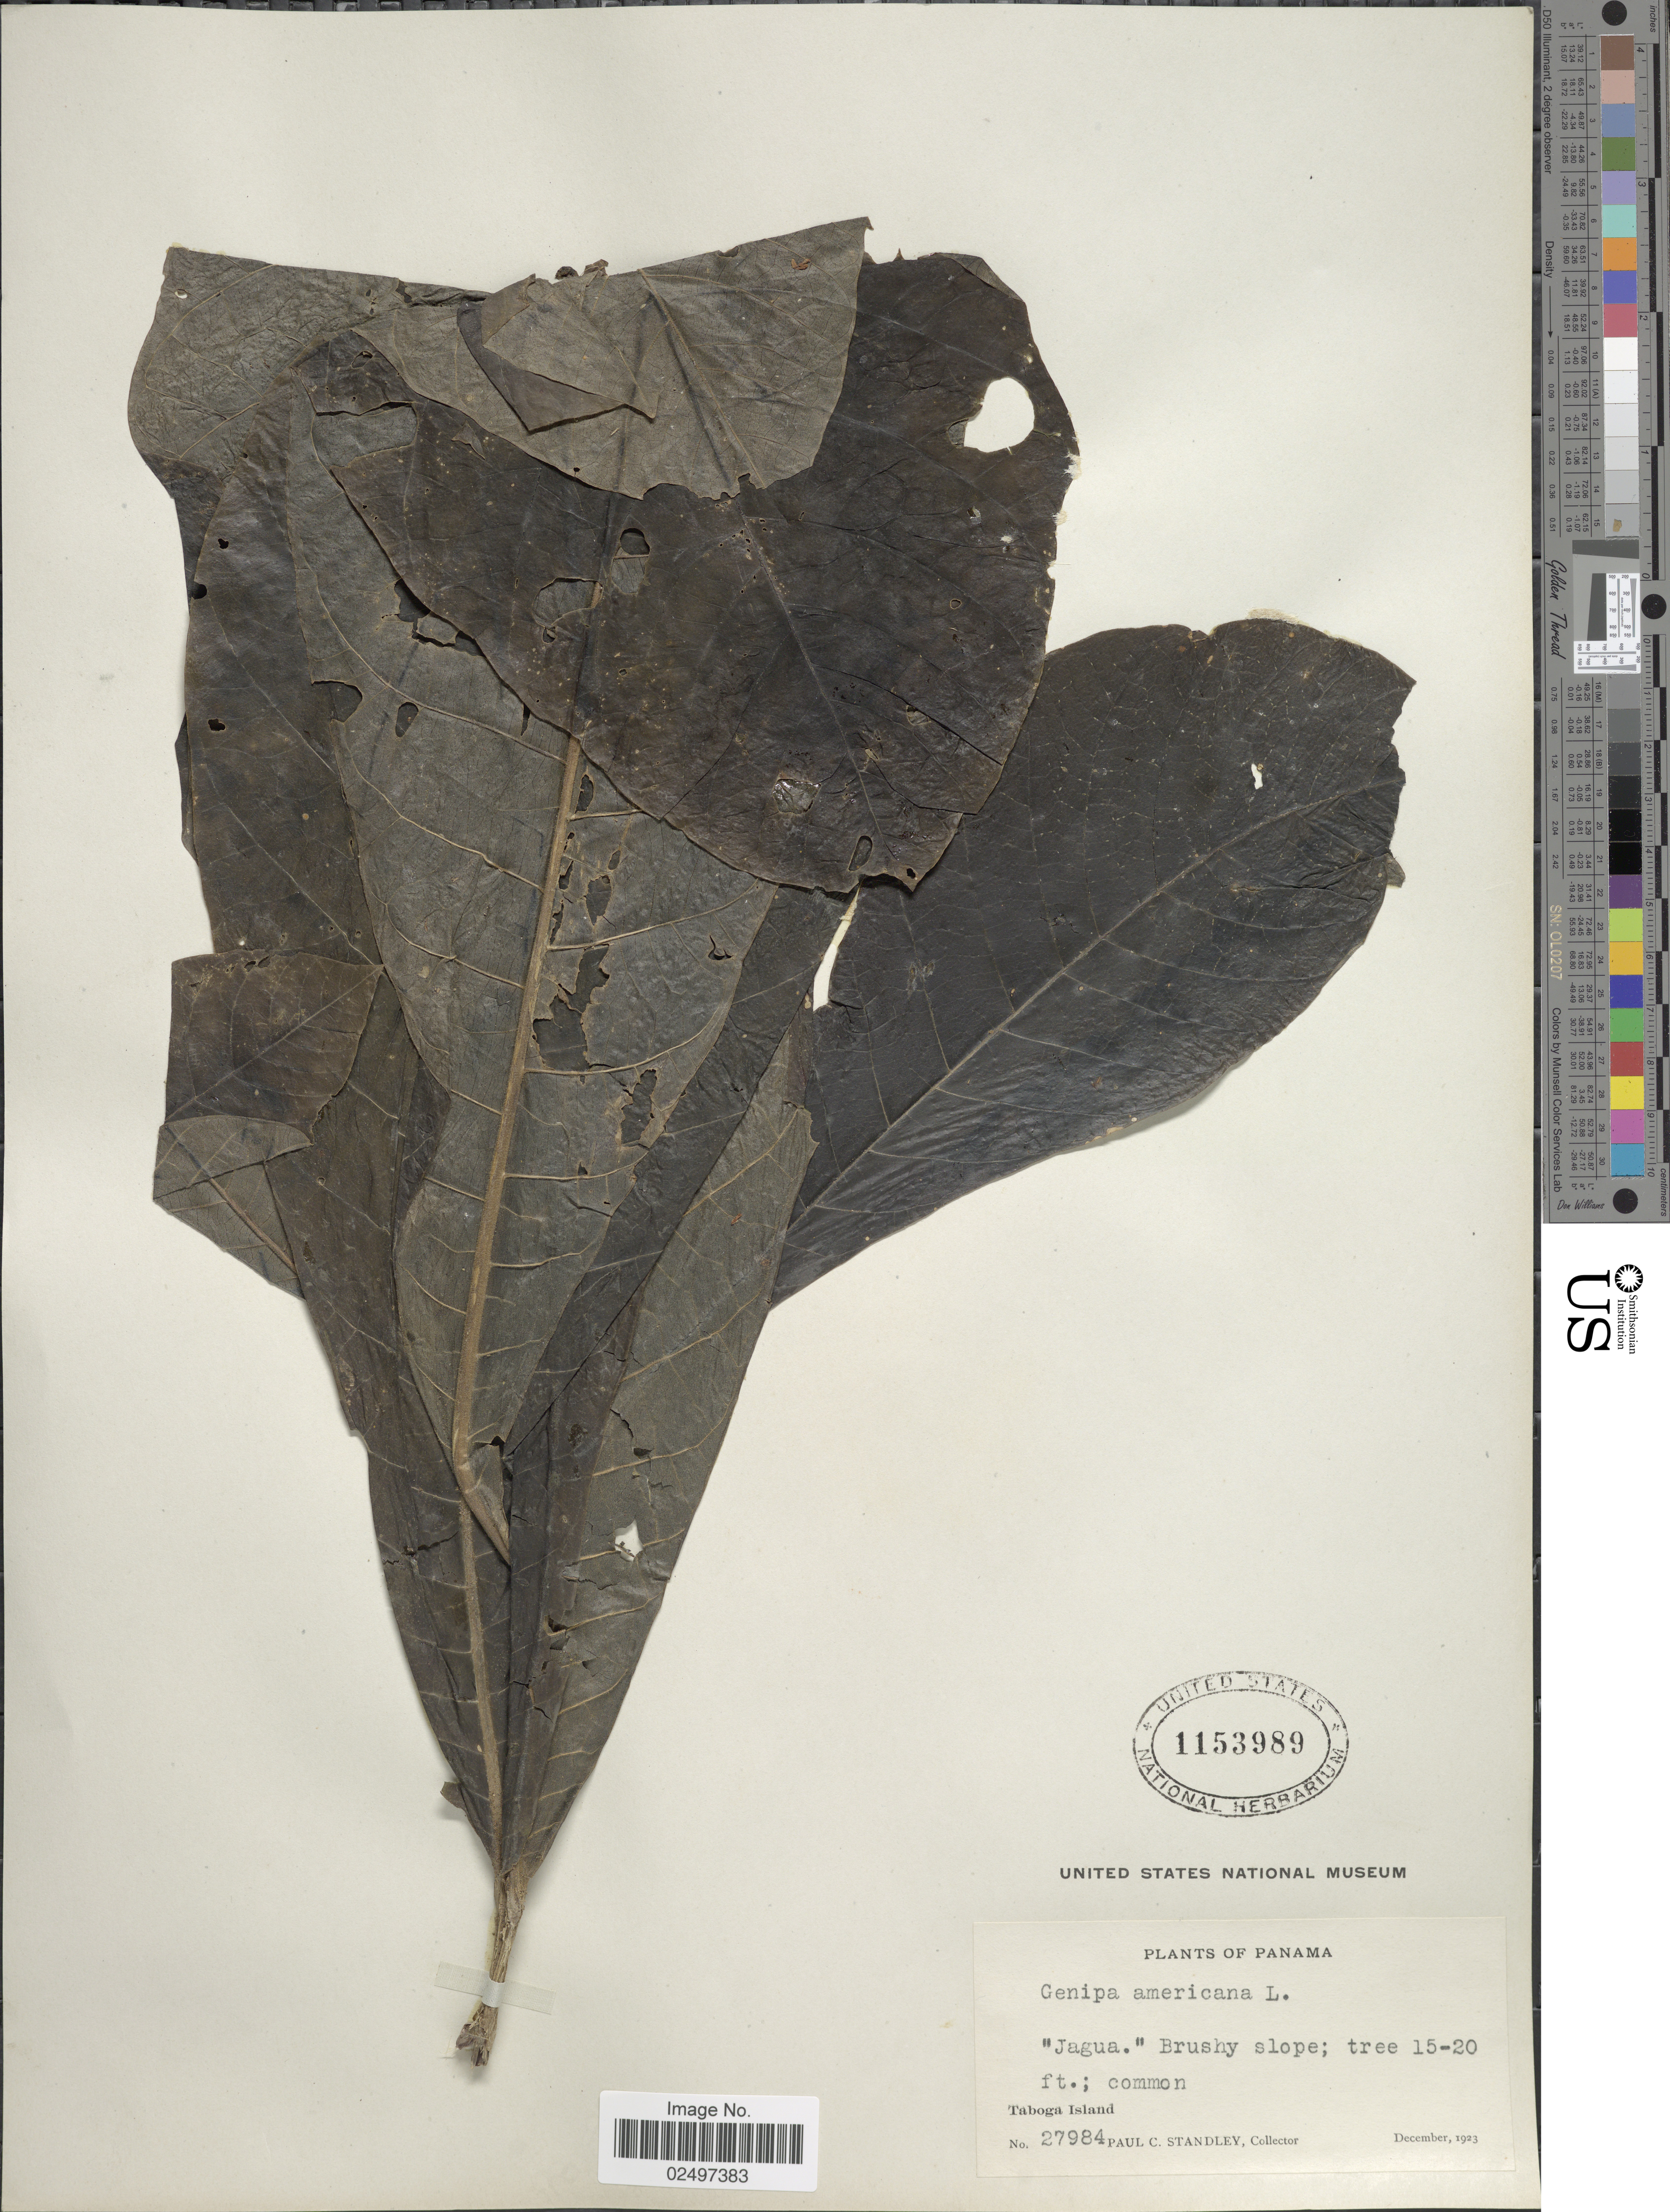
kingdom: Plantae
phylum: Tracheophyta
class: Magnoliopsida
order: Gentianales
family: Rubiaceae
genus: Genipa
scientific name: Genipa americana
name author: L.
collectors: P. C. Standley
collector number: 27984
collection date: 1923-12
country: Panama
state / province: Panamá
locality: Taboga Island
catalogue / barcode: US 1153989